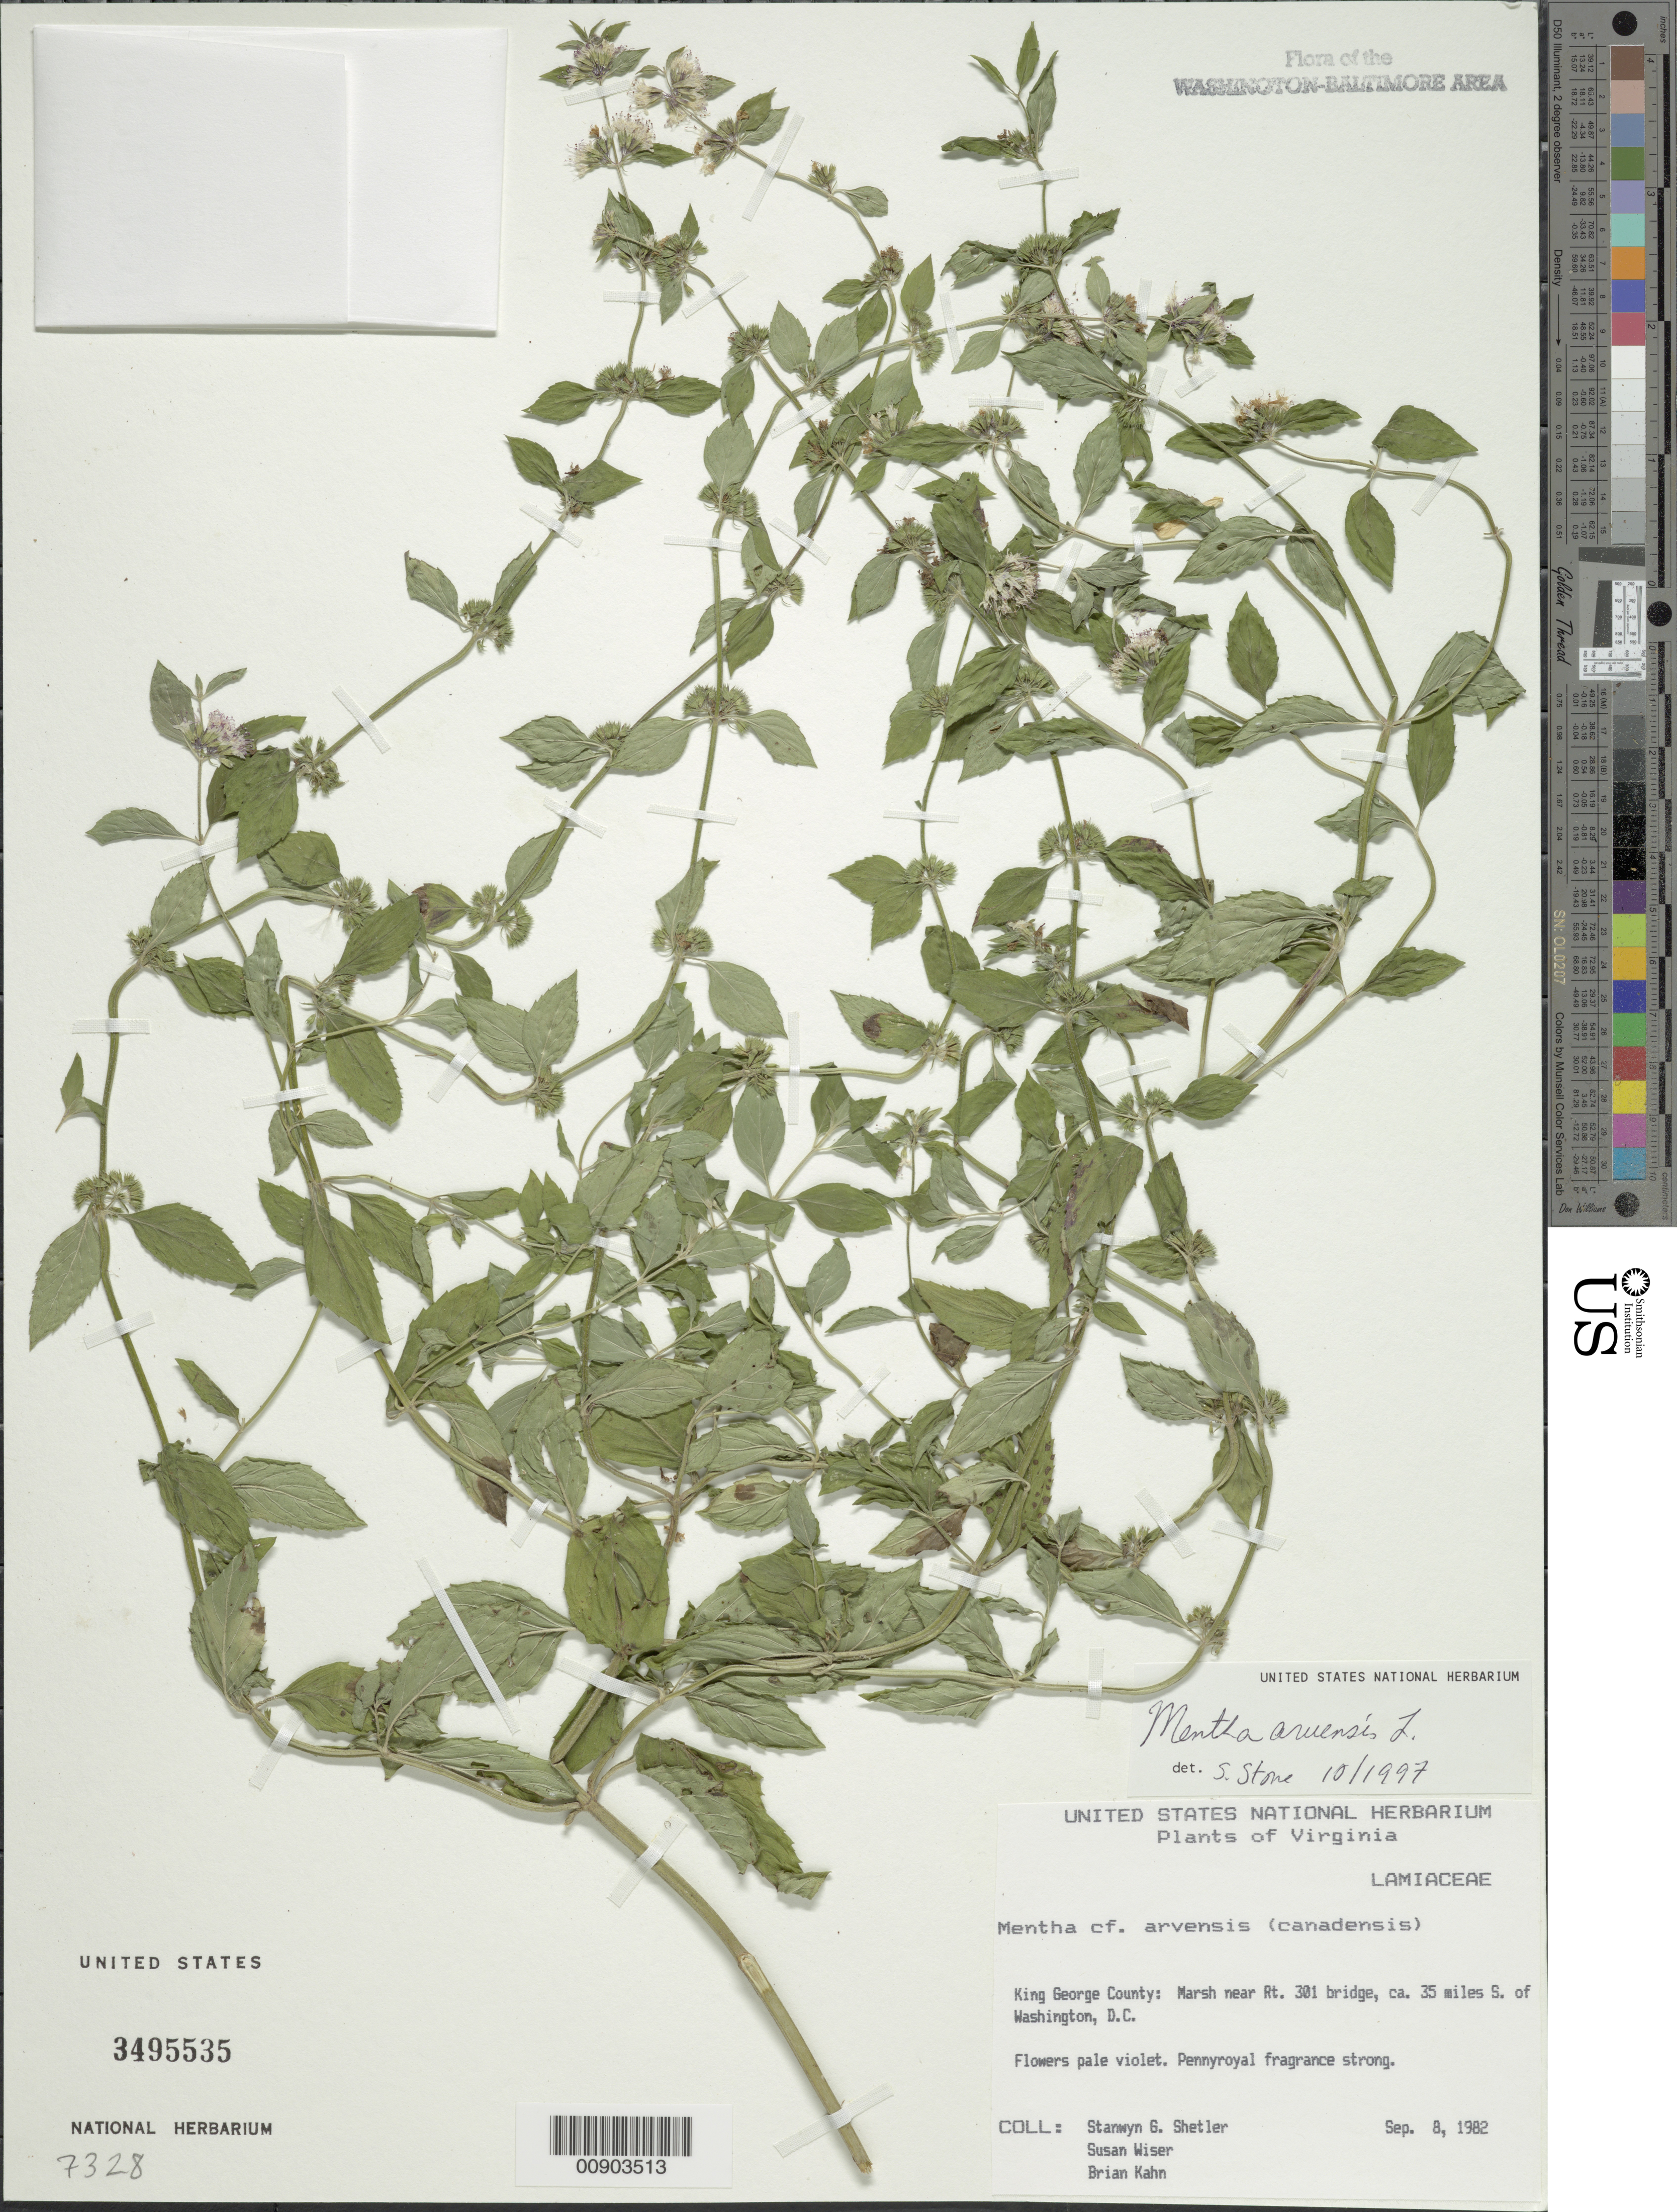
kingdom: Plantae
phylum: Tracheophyta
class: Magnoliopsida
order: Lamiales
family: Lamiaceae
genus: Mentha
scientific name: Mentha arvensis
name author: L.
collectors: S. Shetler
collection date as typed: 08 Sep 1982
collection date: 1982-09-08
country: United States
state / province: Virginia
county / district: King George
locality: Beach area off of Rt. 301 Bridge, ca. 35 miles S. of Washington,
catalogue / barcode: US 3495535